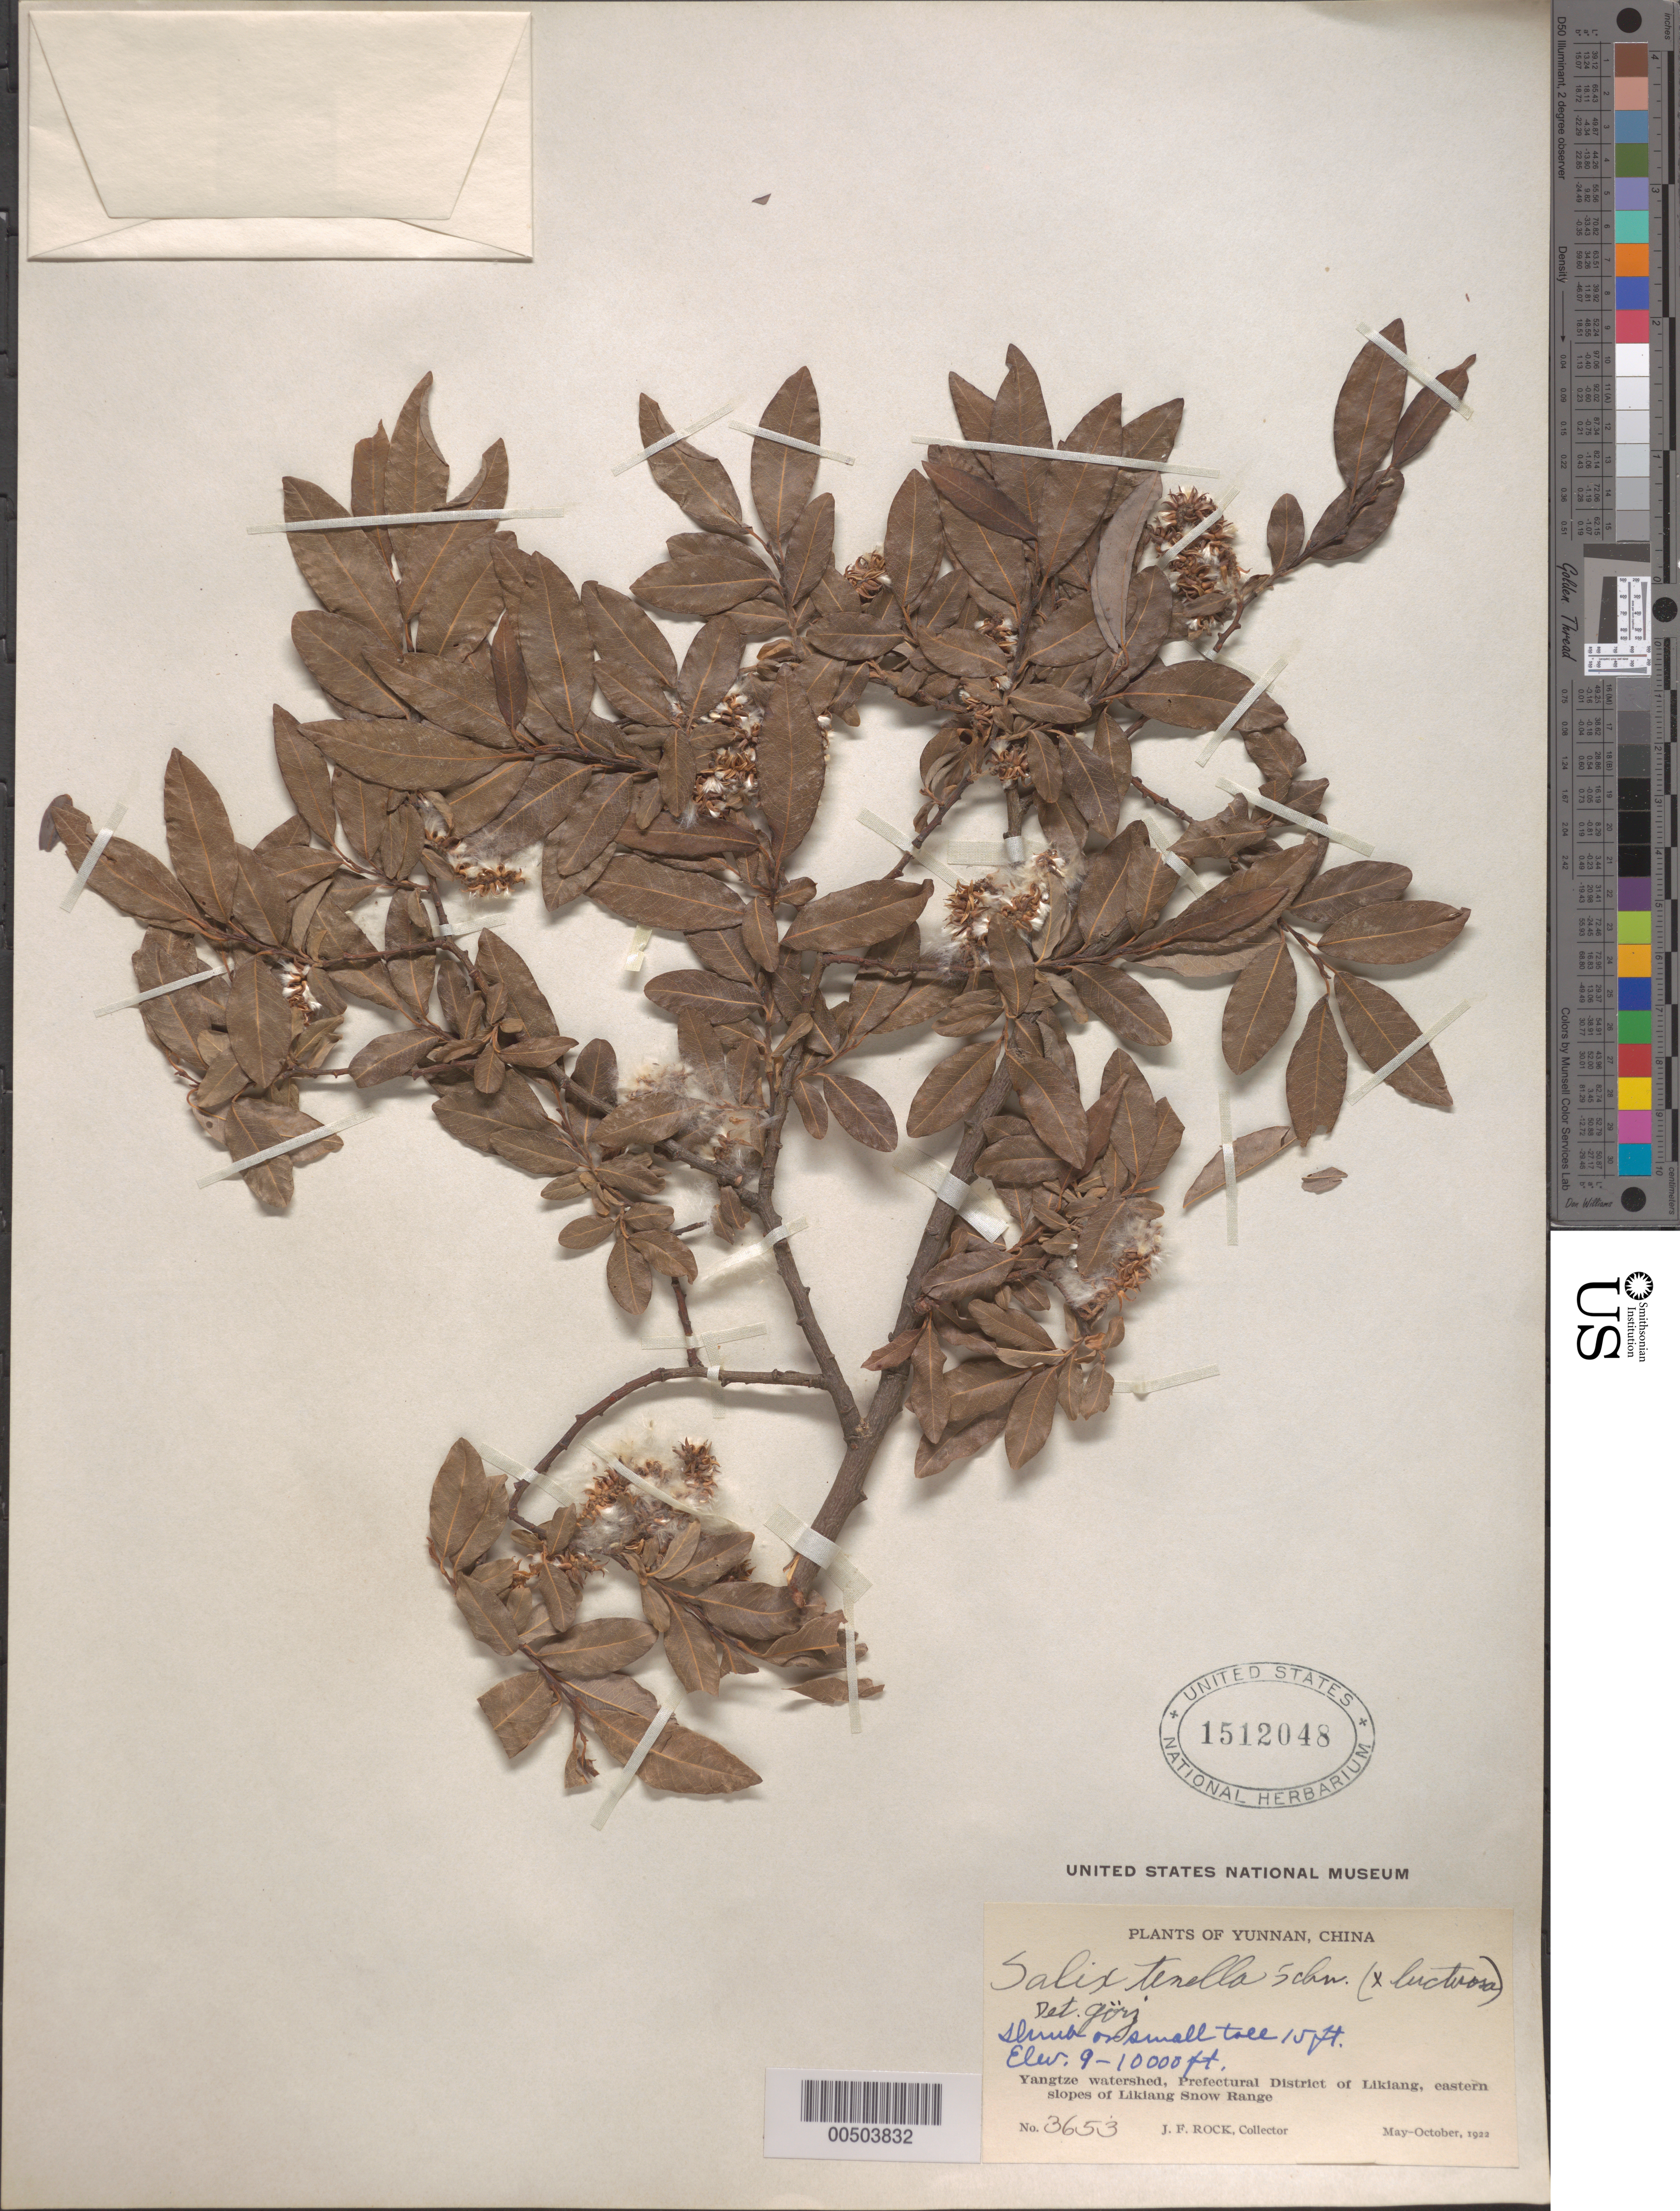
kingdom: Plantae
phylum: Tracheophyta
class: Magnoliopsida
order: Malpighiales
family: Salicaceae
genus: Salix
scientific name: Salix tenella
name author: C.K. Schneid.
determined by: Gorz, R.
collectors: J. F. Rock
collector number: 3653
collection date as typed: May 1922 to -- Oct 1922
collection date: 1922-05/1922-10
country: China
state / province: Yunnan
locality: Yangtze watershed, Prefectural District of Likiang, eastern slopes of Likiang Snow Range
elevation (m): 2743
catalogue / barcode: US 1512048